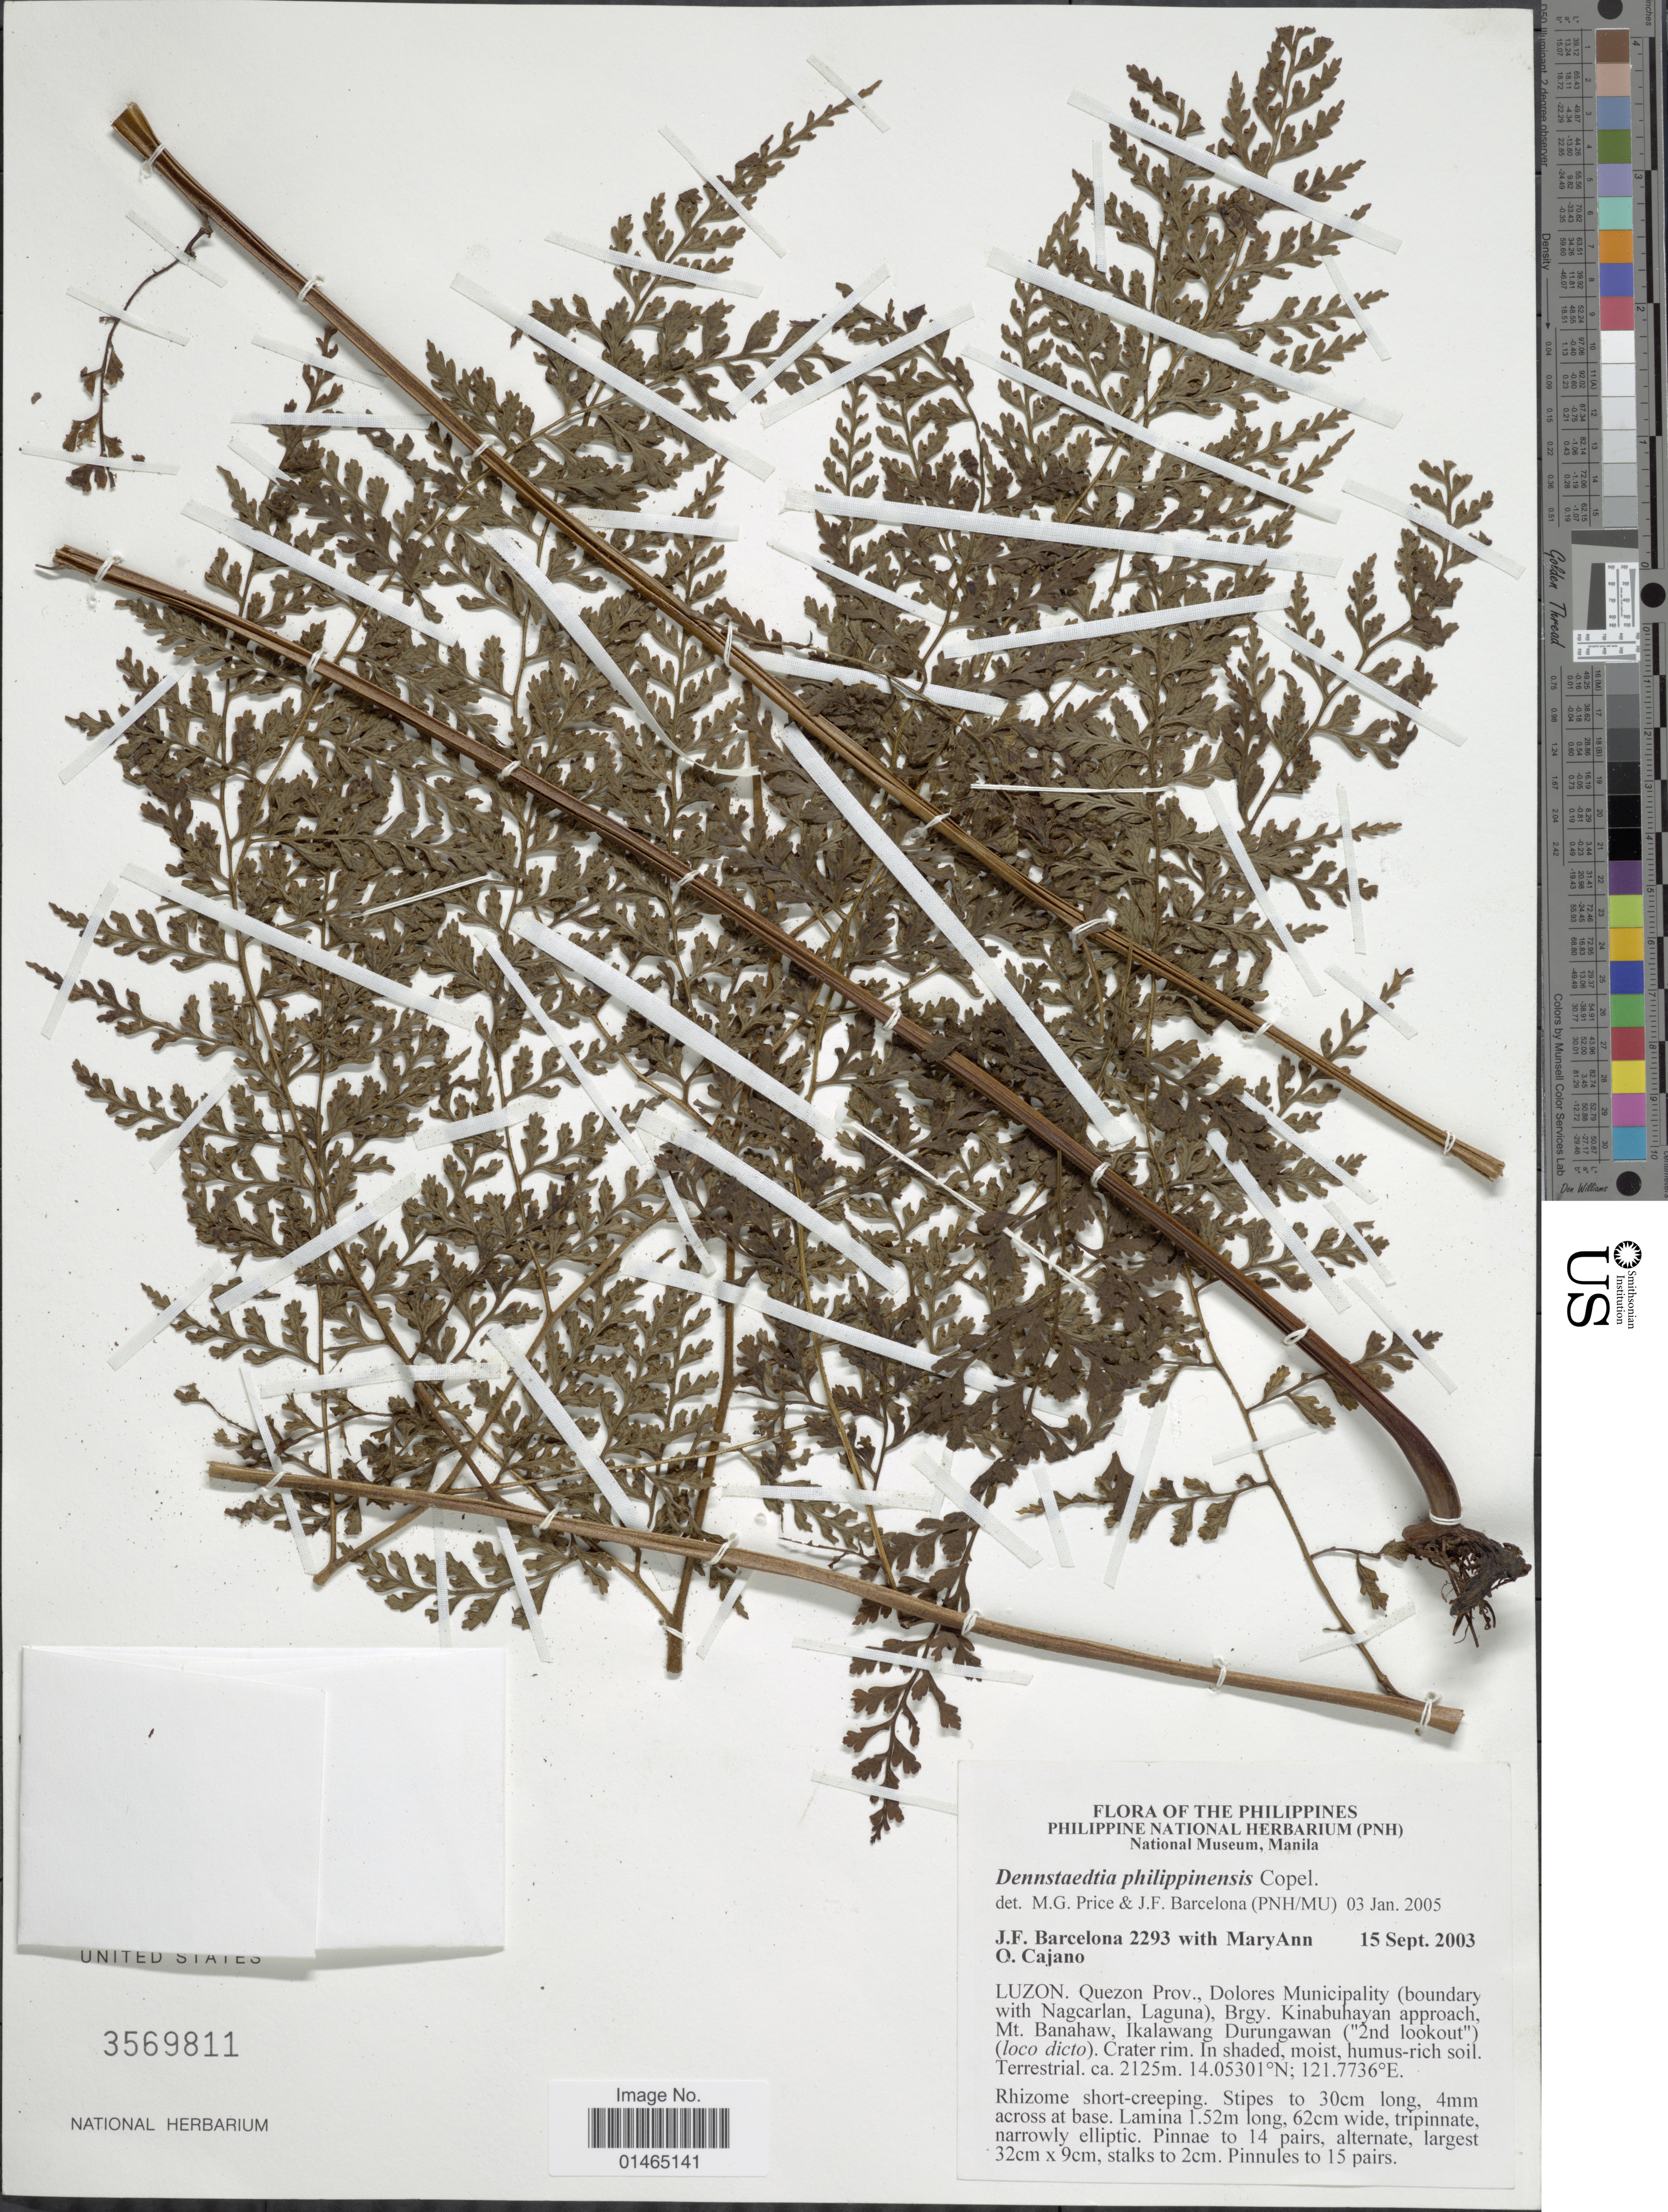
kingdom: Plantae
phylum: Tracheophyta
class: Polypodiopsida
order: Polypodiales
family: Dennstaedtiaceae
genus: Dennstaedtia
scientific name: Dennstaedtia philippensis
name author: Copel. in Elmer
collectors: J. F. Barcelona & M. Cajano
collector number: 2293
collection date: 2003-09-15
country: Philippines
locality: Luzon. Quezon Prov., Dolores Municipality (boundary with Nagcarlan, Laguna), Brgy. Kinabuhayan approach, Mt. Banahaw, Ikalawang Durungawan ("2nd lookout")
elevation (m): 2125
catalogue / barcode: US 3569811